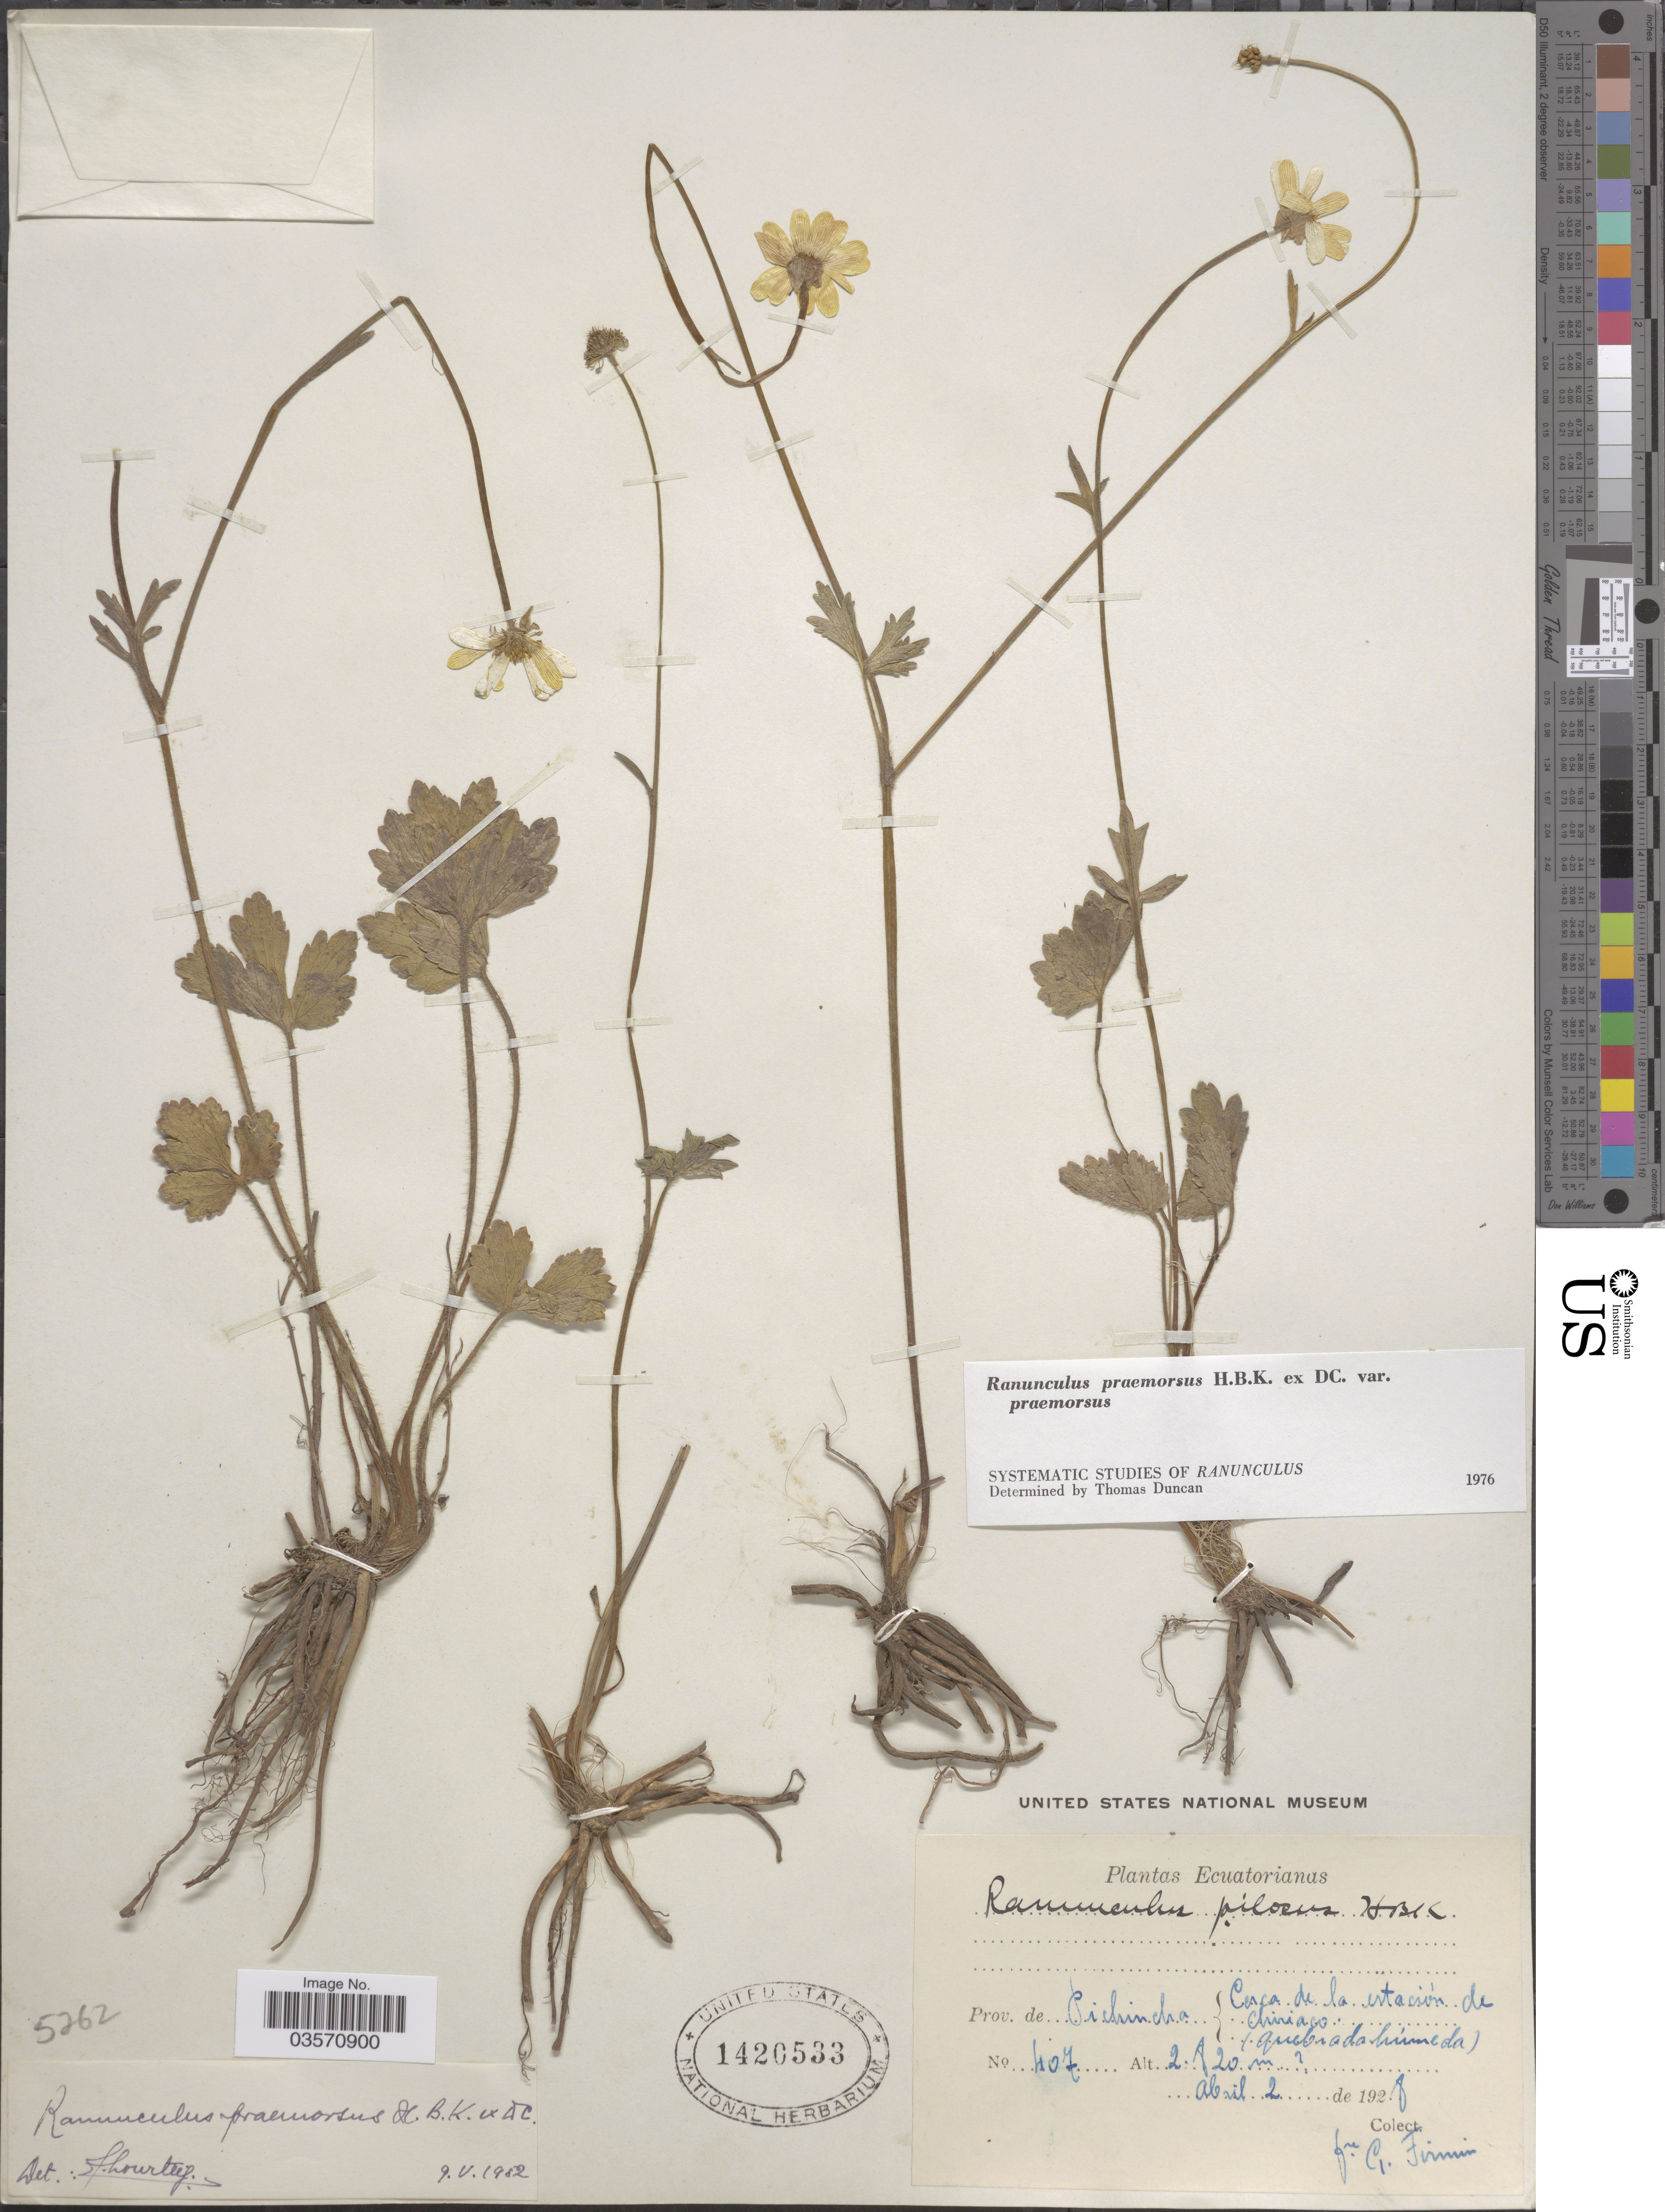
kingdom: Plantae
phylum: Tracheophyta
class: Magnoliopsida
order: Ranunculales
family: Ranunculaceae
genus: Ranunculus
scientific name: Ranunculus praemorsus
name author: Kunth ex DC.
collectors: F. Firmin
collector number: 407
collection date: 1928-04-02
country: Ecuador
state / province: Pichincha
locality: Cerca de la estación de Chiriaco (quebrada húmeda).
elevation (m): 2820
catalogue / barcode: US 1420533